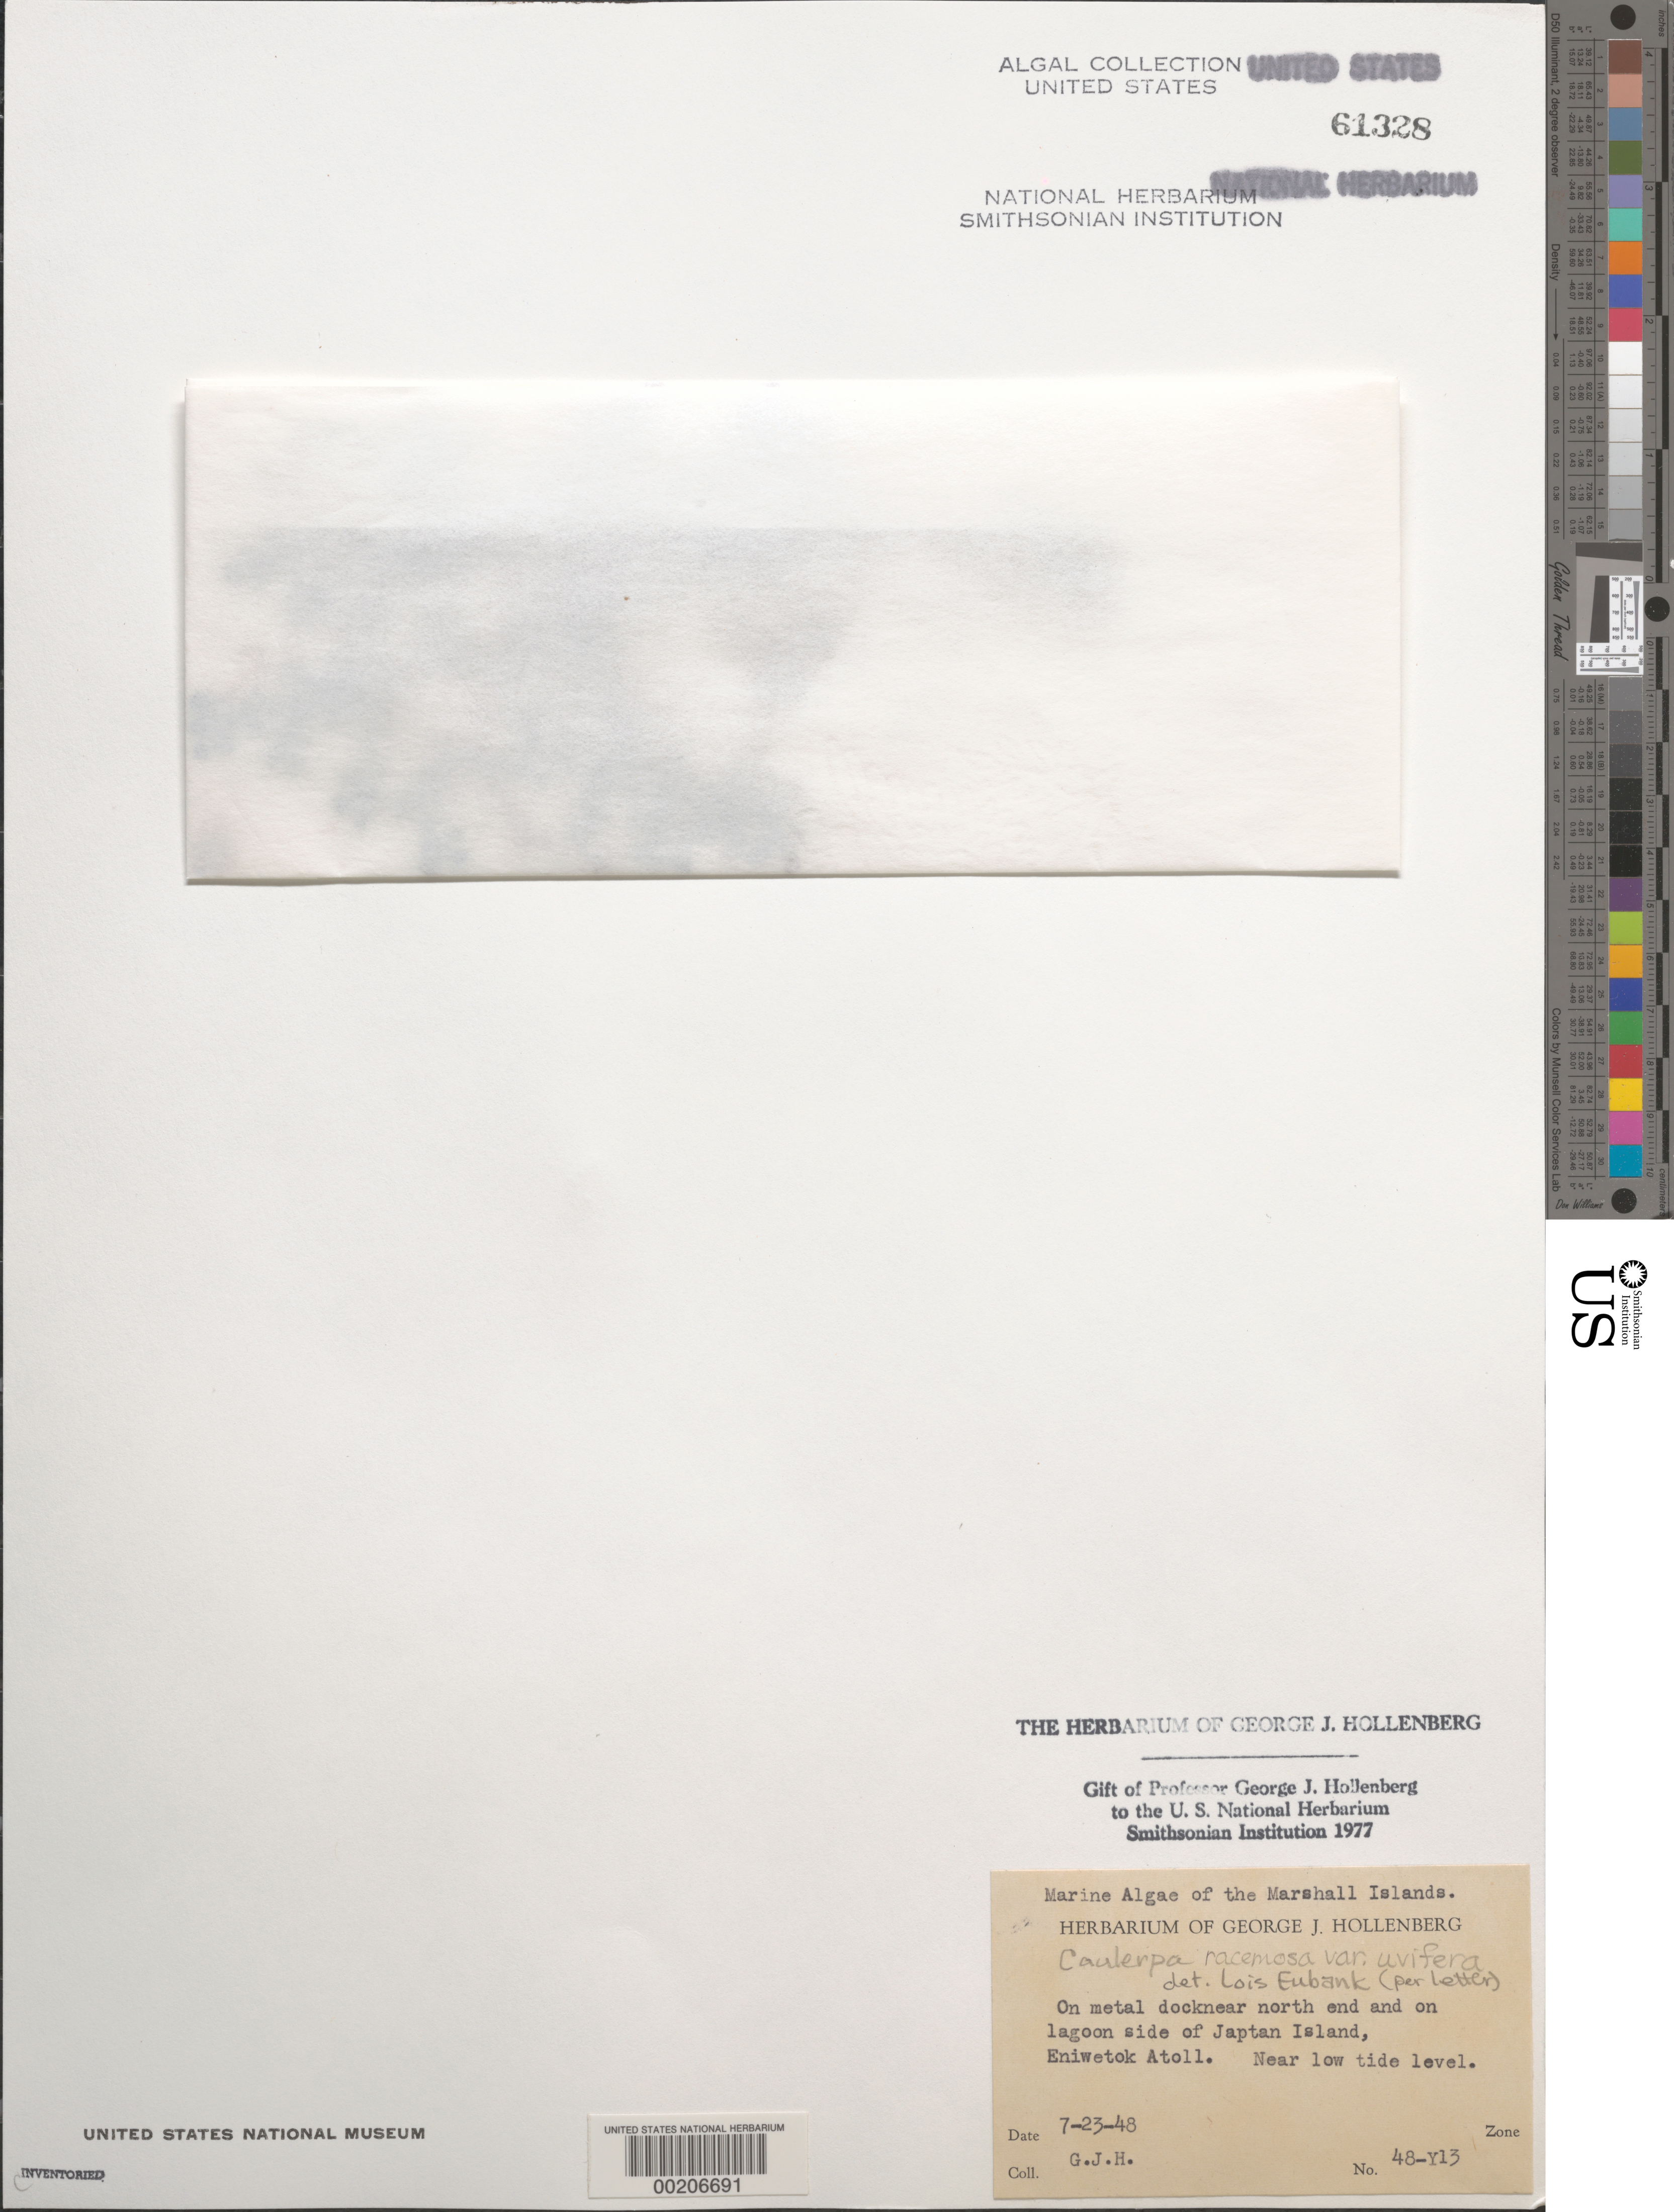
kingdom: Plantae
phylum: Chlorophyta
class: Ulvophyceae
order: Bryopsidales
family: Caulerpaceae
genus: Caulerpa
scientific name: Caulerpa racemosa var. uvifera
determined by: Eubank, L. L.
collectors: G. Hollenberg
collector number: GJH 48-y13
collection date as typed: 23 Jul 1948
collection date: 1948-07-23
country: Marshall Islands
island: Enewetak [Eniwetok] Atoll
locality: Japtan Islet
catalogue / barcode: US 61328